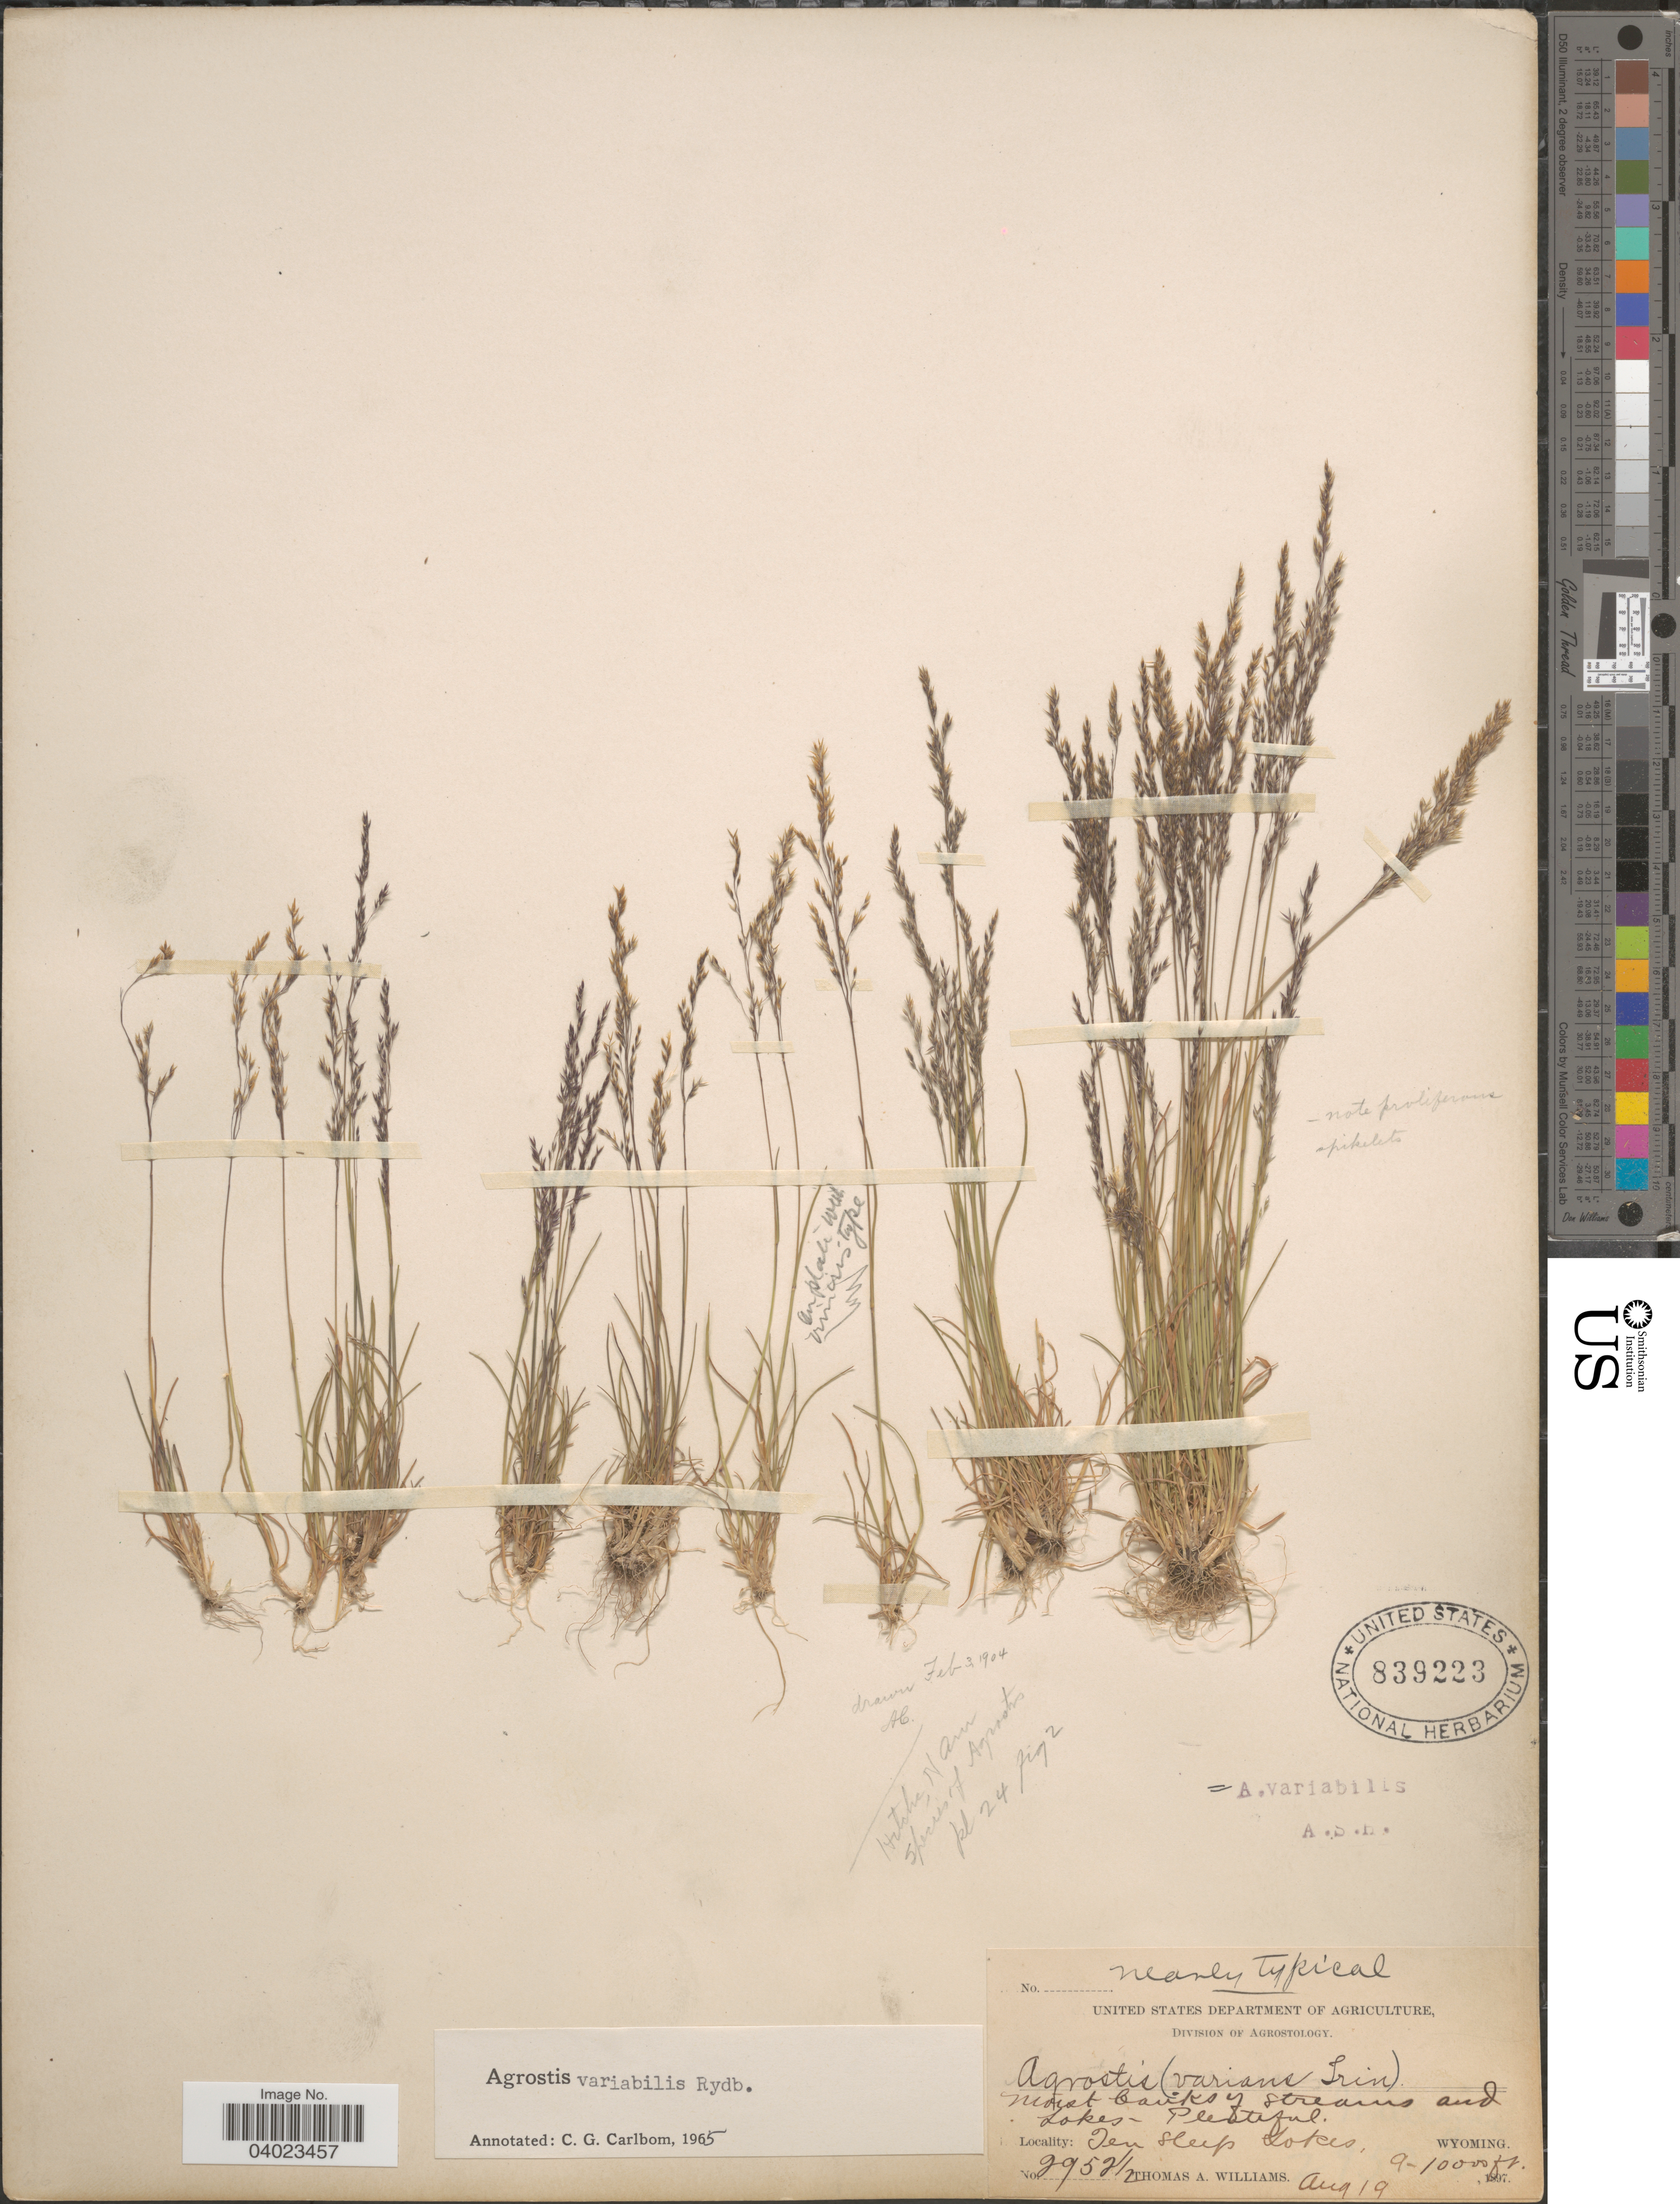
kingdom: Plantae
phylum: Tracheophyta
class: Liliopsida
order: Poales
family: Poaceae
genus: Agrostis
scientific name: Agrostis variabilis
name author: Rydb.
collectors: T. A. Williams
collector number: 2952½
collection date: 1897-08-19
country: United States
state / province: Wyoming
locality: Ten Sleep Lakes.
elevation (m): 2743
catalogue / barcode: US 839223